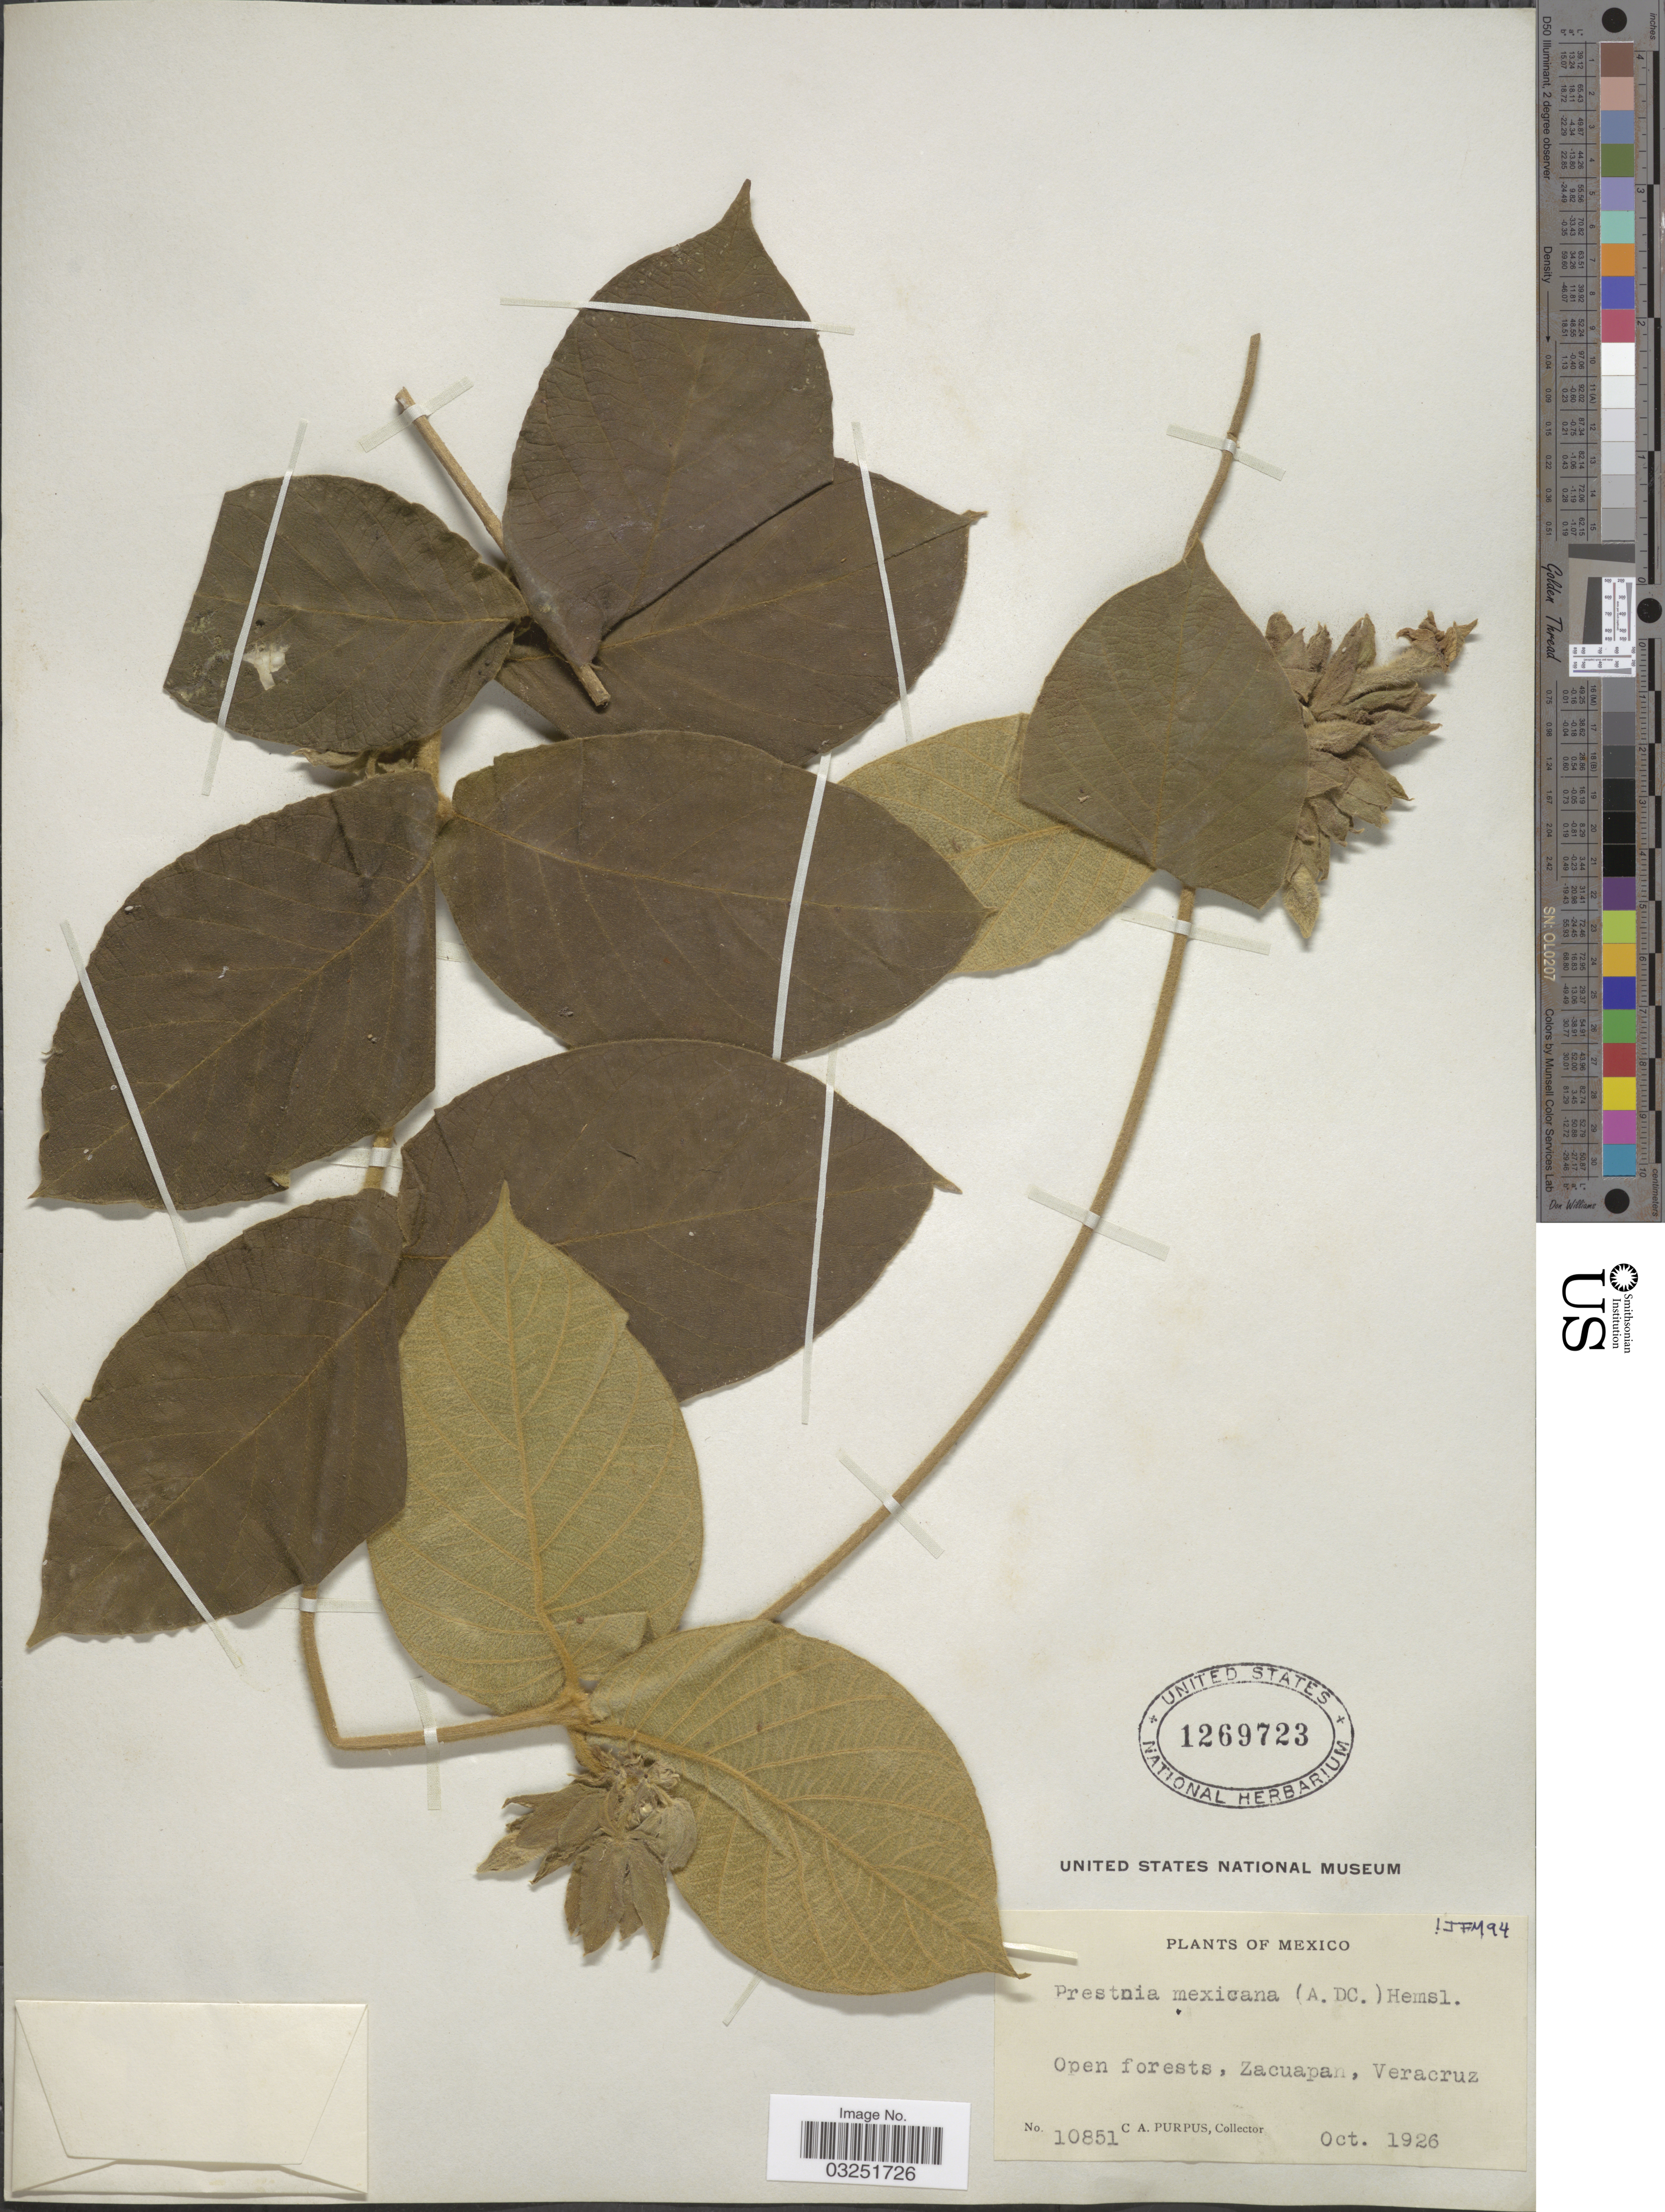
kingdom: Plantae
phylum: Tracheophyta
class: Magnoliopsida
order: Gentianales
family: Apocynaceae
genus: Prestonia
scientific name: Prestonia mexicana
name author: DC.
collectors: C. A. Purpus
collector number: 10851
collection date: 1926-10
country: Mexico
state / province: Veracruz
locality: Open forests, Zacuapan, Veracruz.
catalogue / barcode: US 1269723